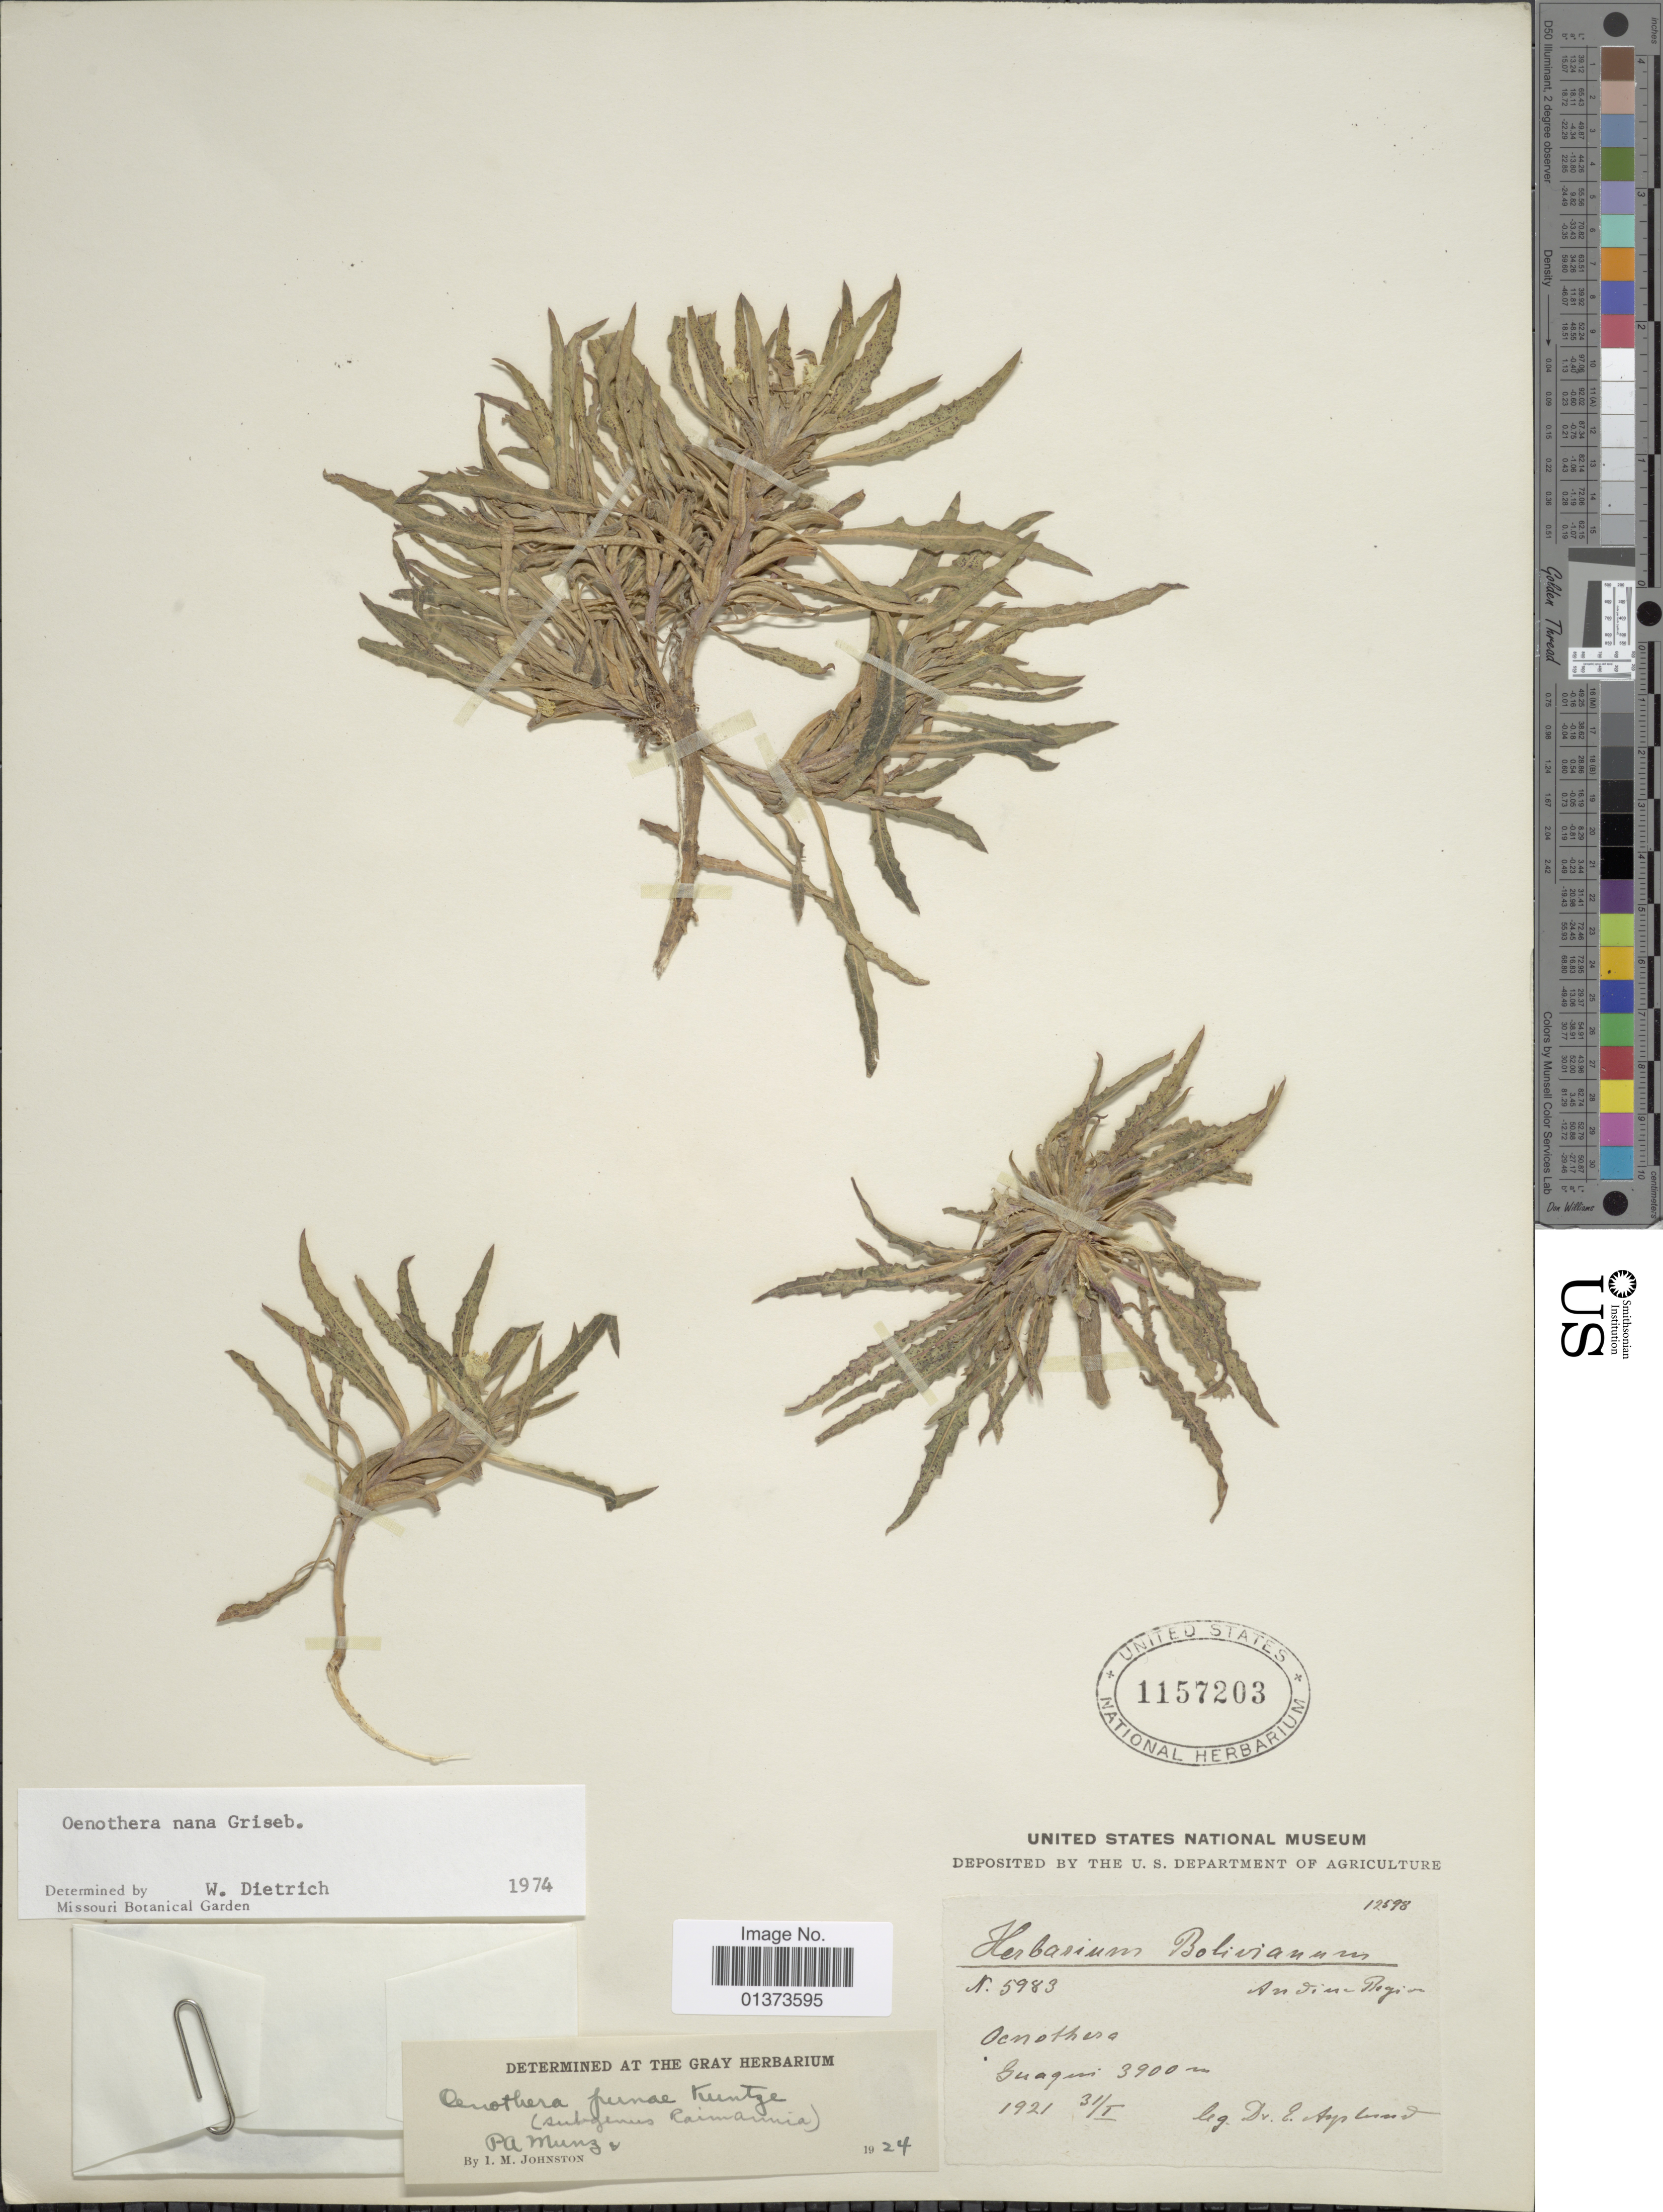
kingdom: Plantae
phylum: Tracheophyta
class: Magnoliopsida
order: Myrtales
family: Onagraceae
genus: Oenothera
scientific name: Oenothera nana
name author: Griseb.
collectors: E. Asplund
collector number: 5983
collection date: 1921-01-31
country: Bolivia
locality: Guaqui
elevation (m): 3900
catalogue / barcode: US 1157203